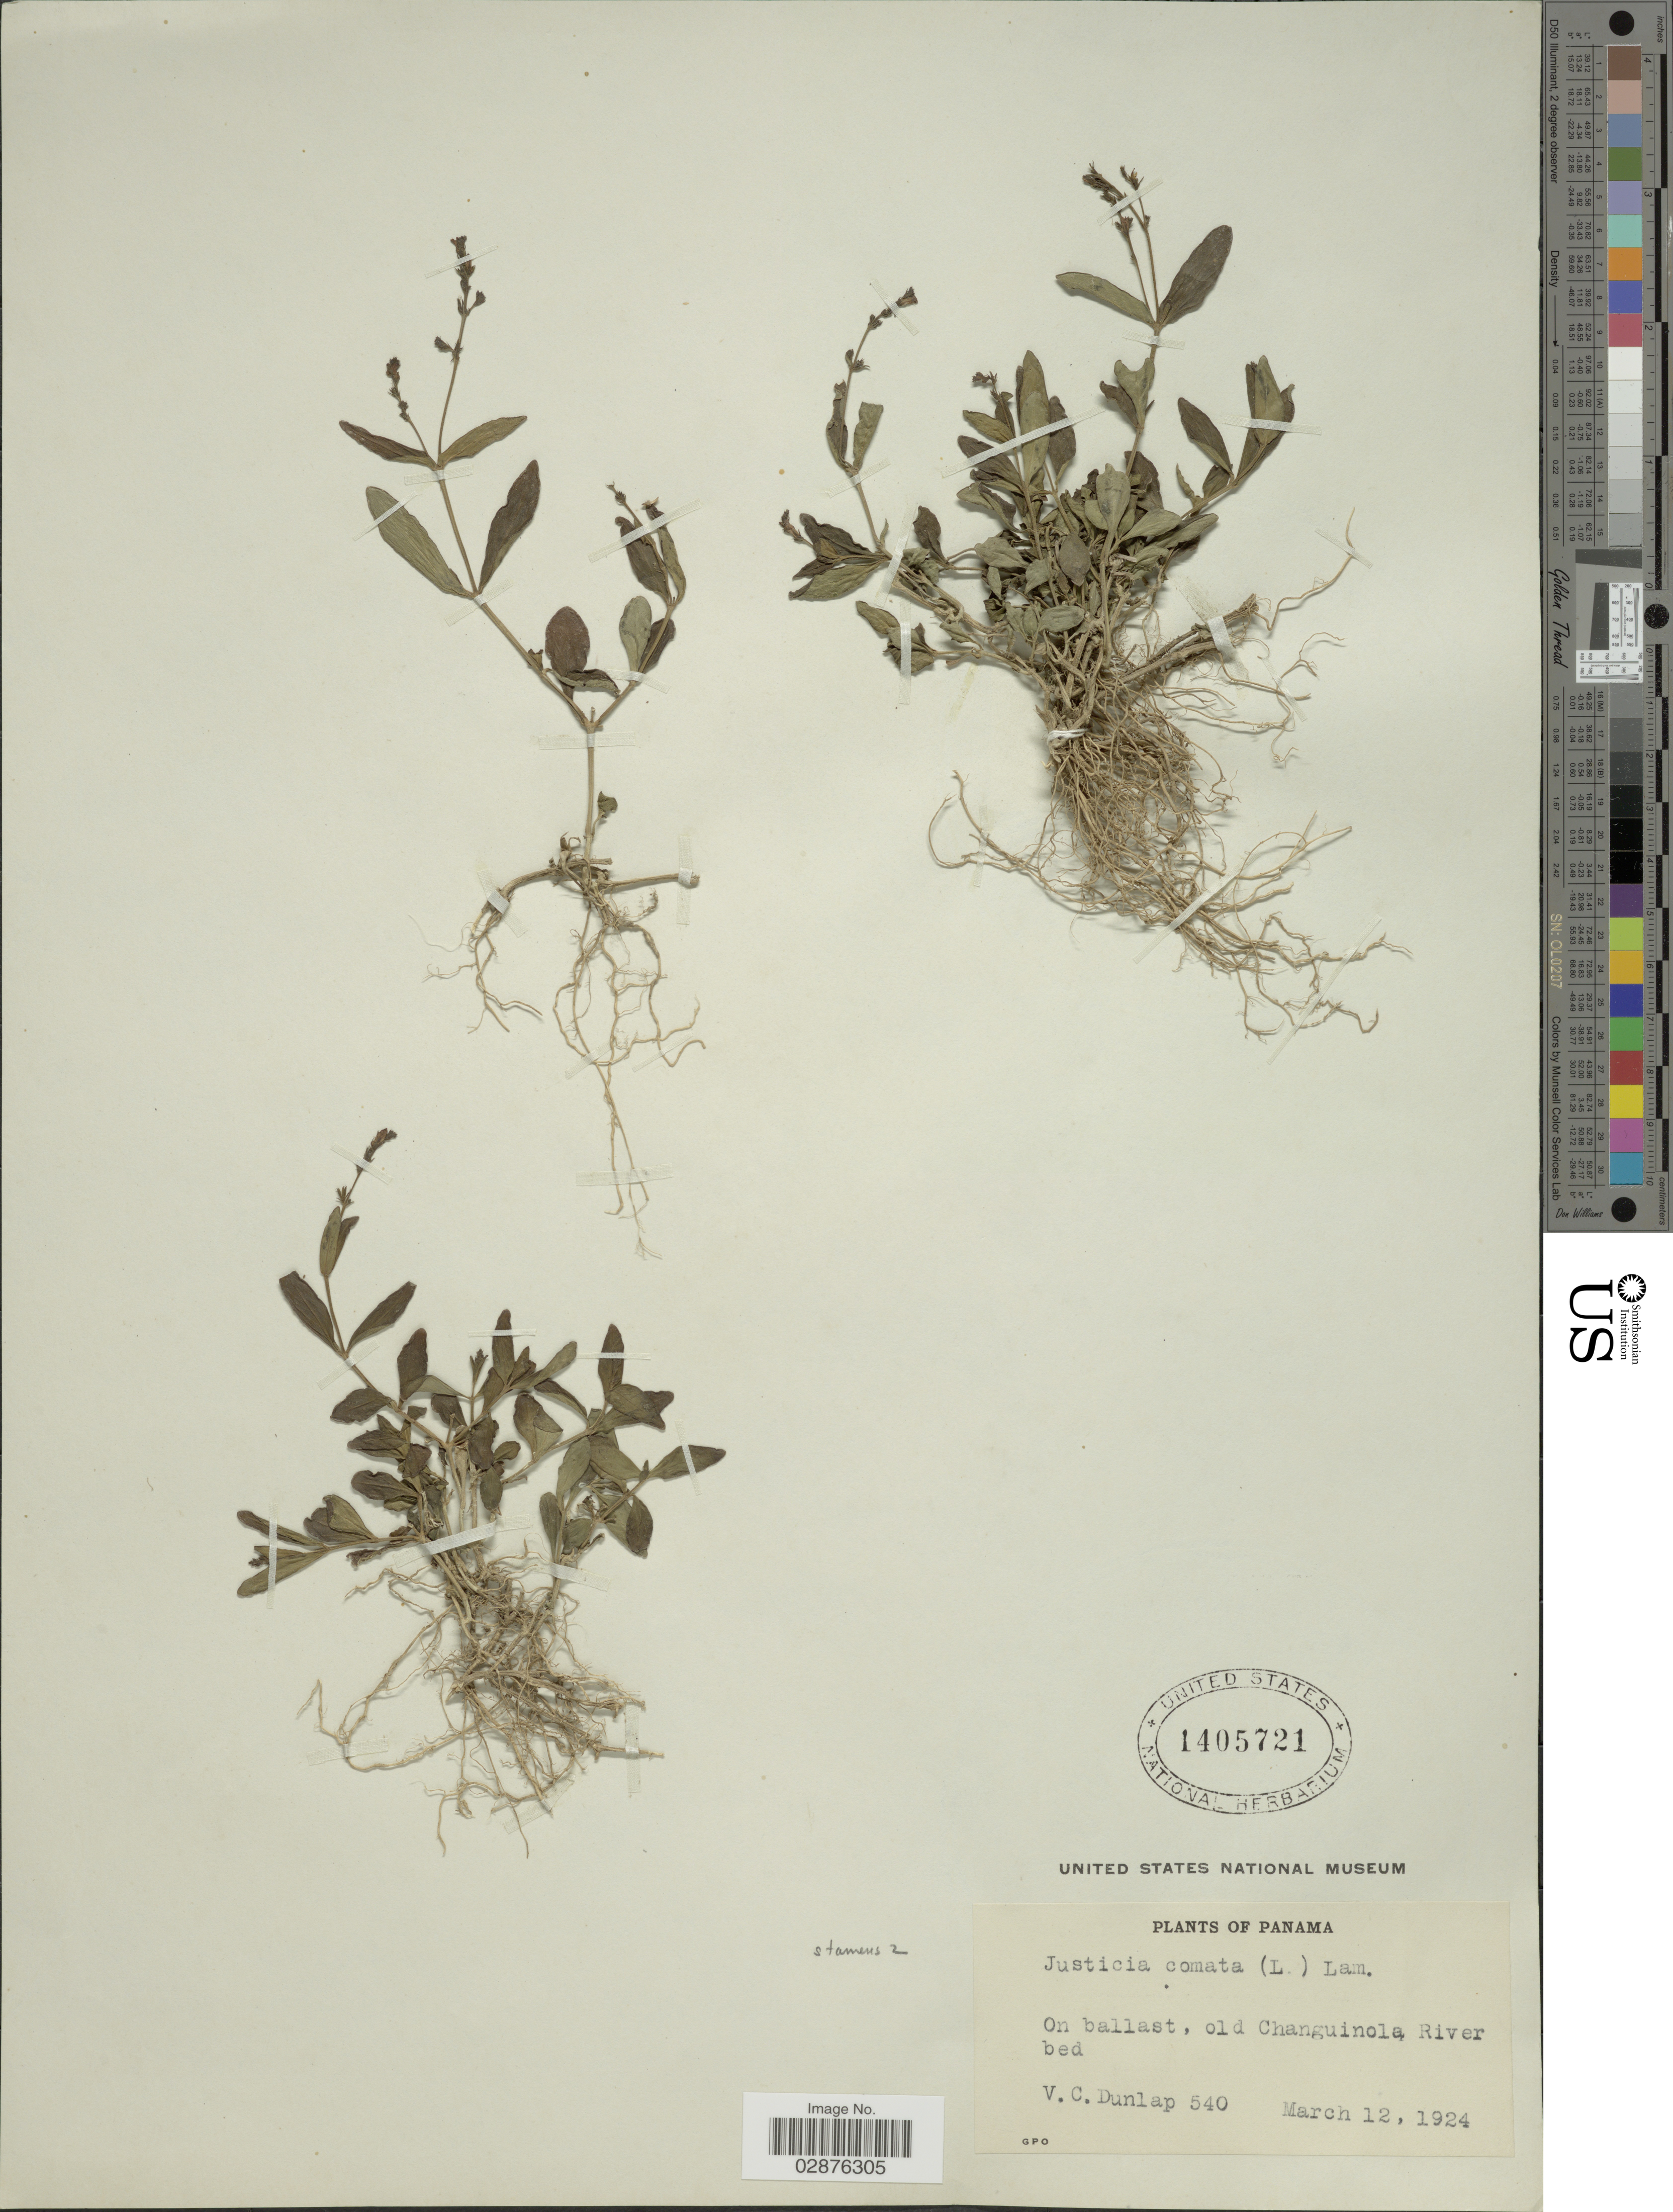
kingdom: Plantae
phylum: Tracheophyta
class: Magnoliopsida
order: Lamiales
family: Acanthaceae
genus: Justicia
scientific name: Justicia comata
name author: (L.) Lam.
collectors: V. C. Dunlap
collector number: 540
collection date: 1924-03-12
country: Panama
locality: On ballast, old Changuinola River bed.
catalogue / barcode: US 1405721